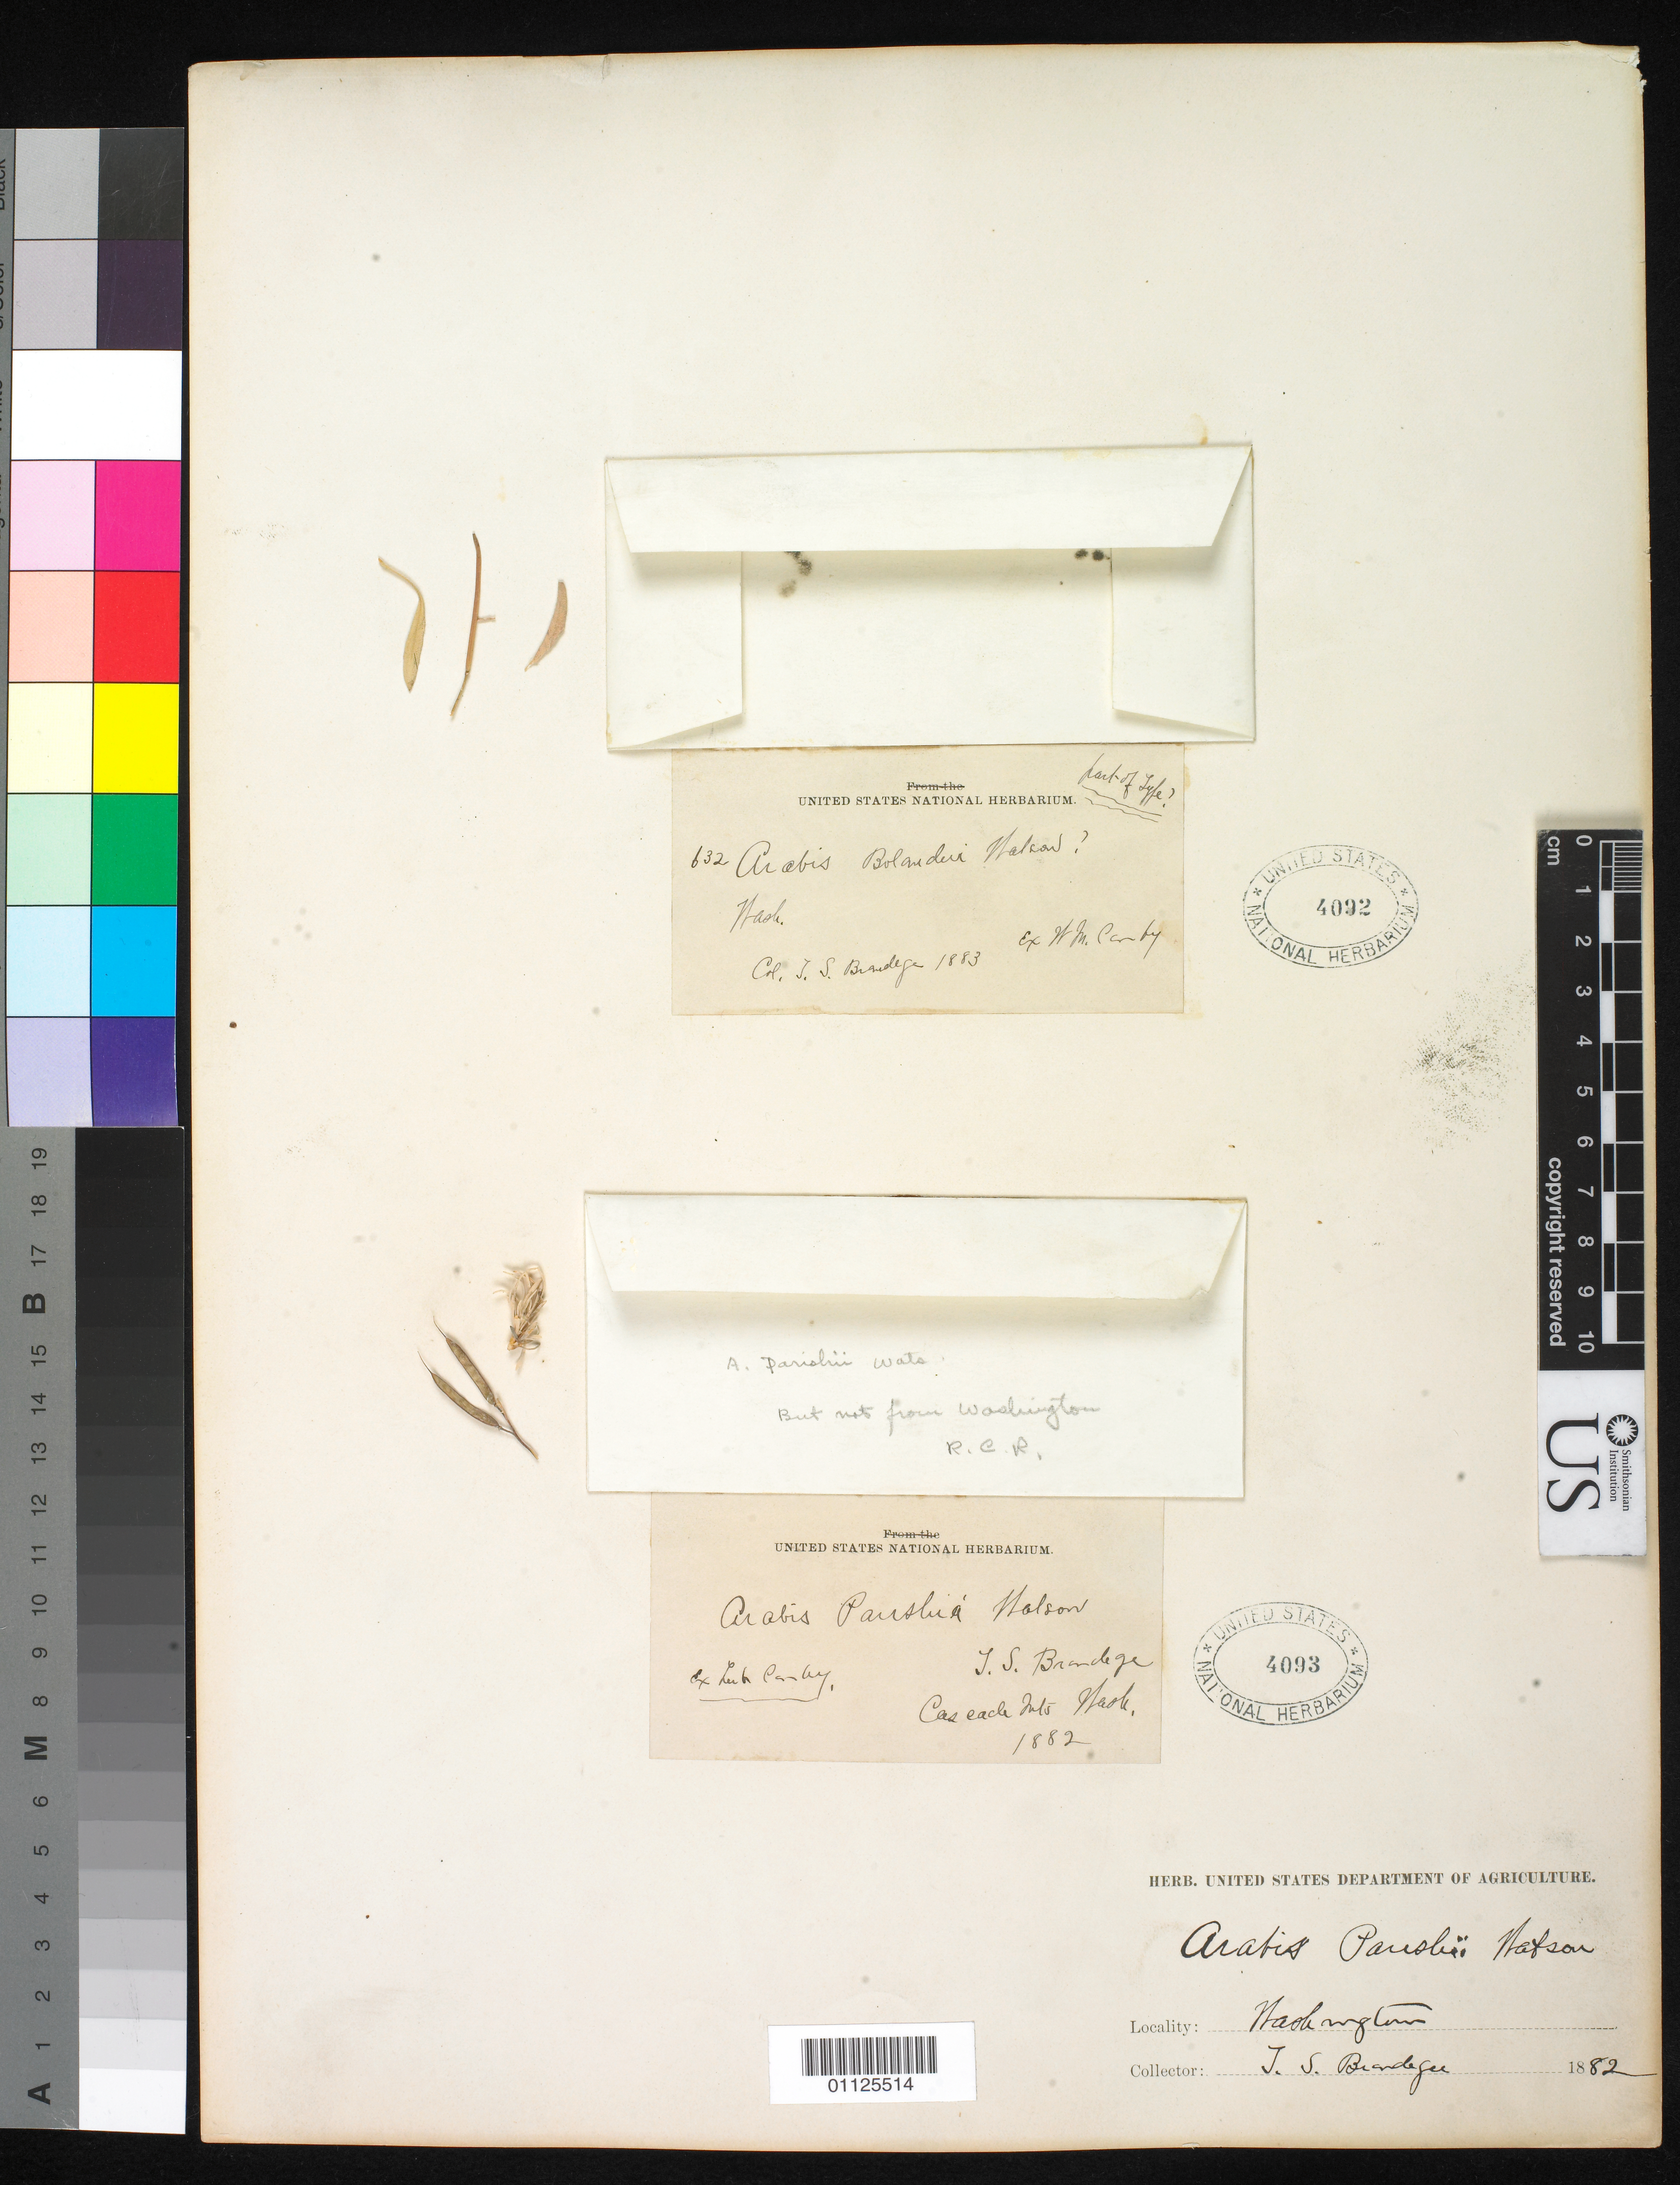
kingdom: Plantae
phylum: Tracheophyta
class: Magnoliopsida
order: Brassicales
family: Brassicaceae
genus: Arabis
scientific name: Arabis bolanderi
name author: S. Watson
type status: Syntype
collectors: T. S. Brandegee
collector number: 632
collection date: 1883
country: United States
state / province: Washington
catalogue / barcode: US 4092